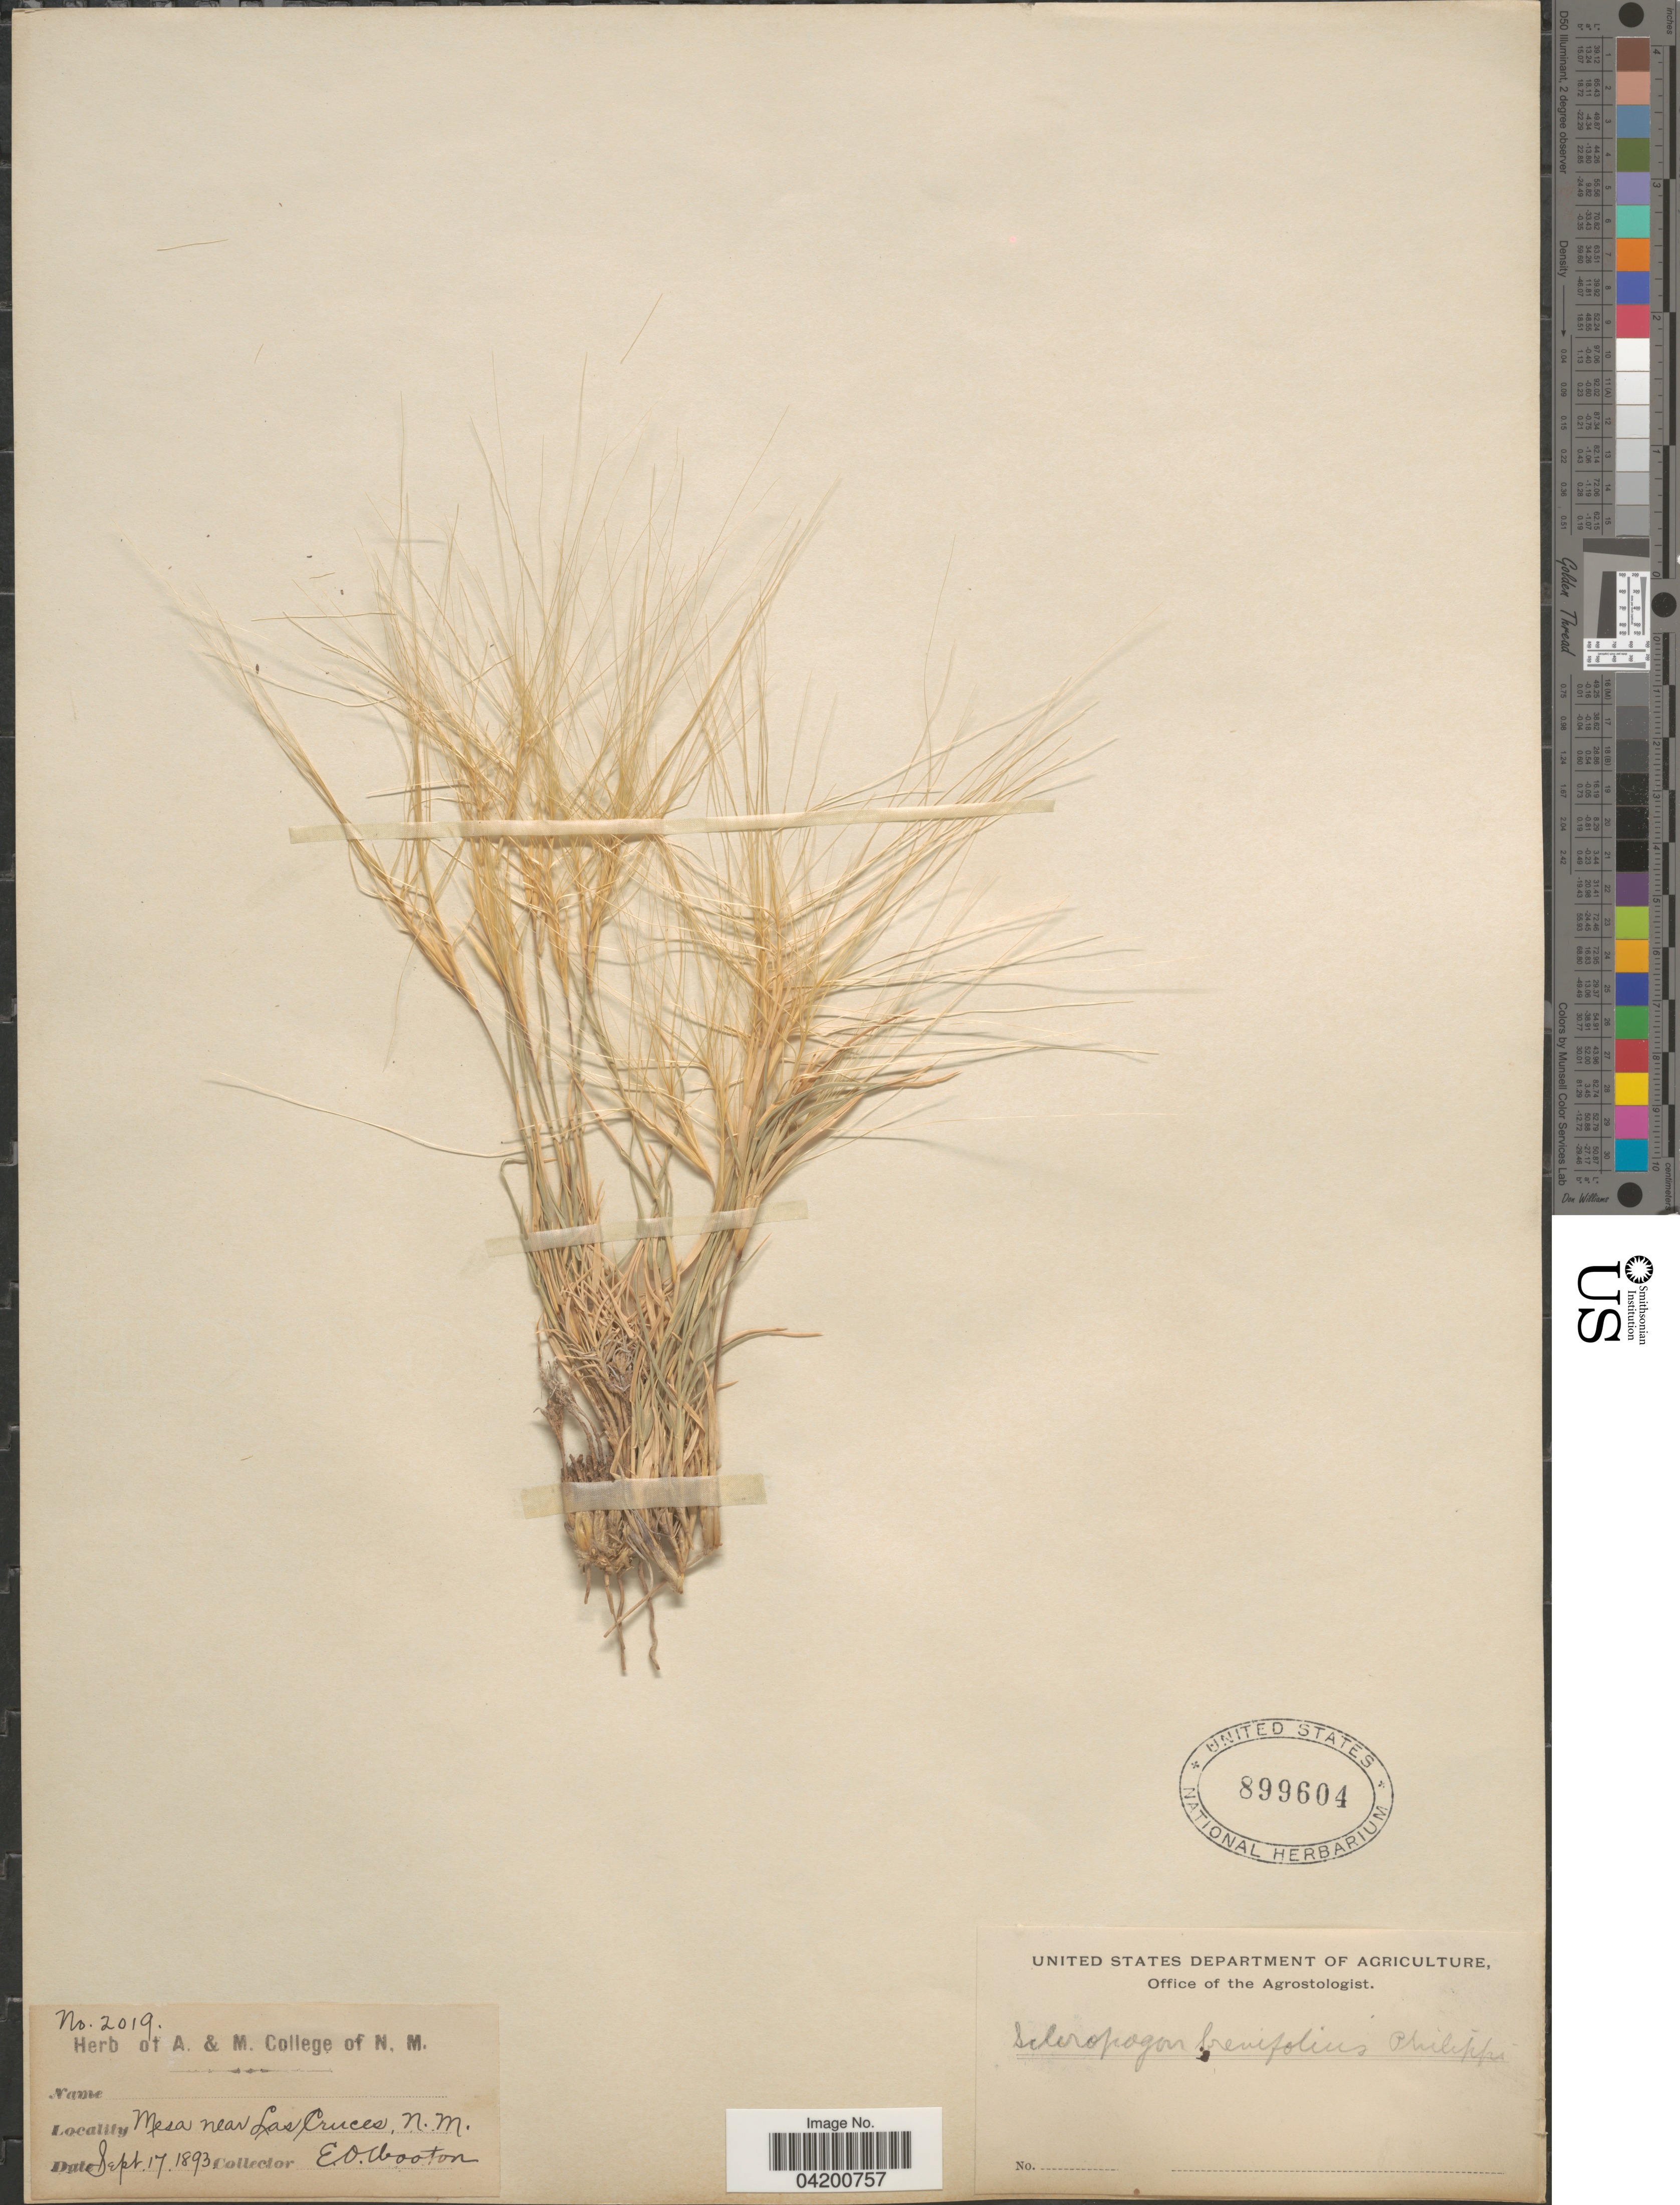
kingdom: Plantae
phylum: Tracheophyta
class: Liliopsida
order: Poales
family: Poaceae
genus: Scleropogon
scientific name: Scleropogon brevifolius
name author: Phil.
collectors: E. O. Wooton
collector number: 2019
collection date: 1893-09-17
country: United States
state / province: New Mexico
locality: Mesa near Las Cruces.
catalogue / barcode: US 899604